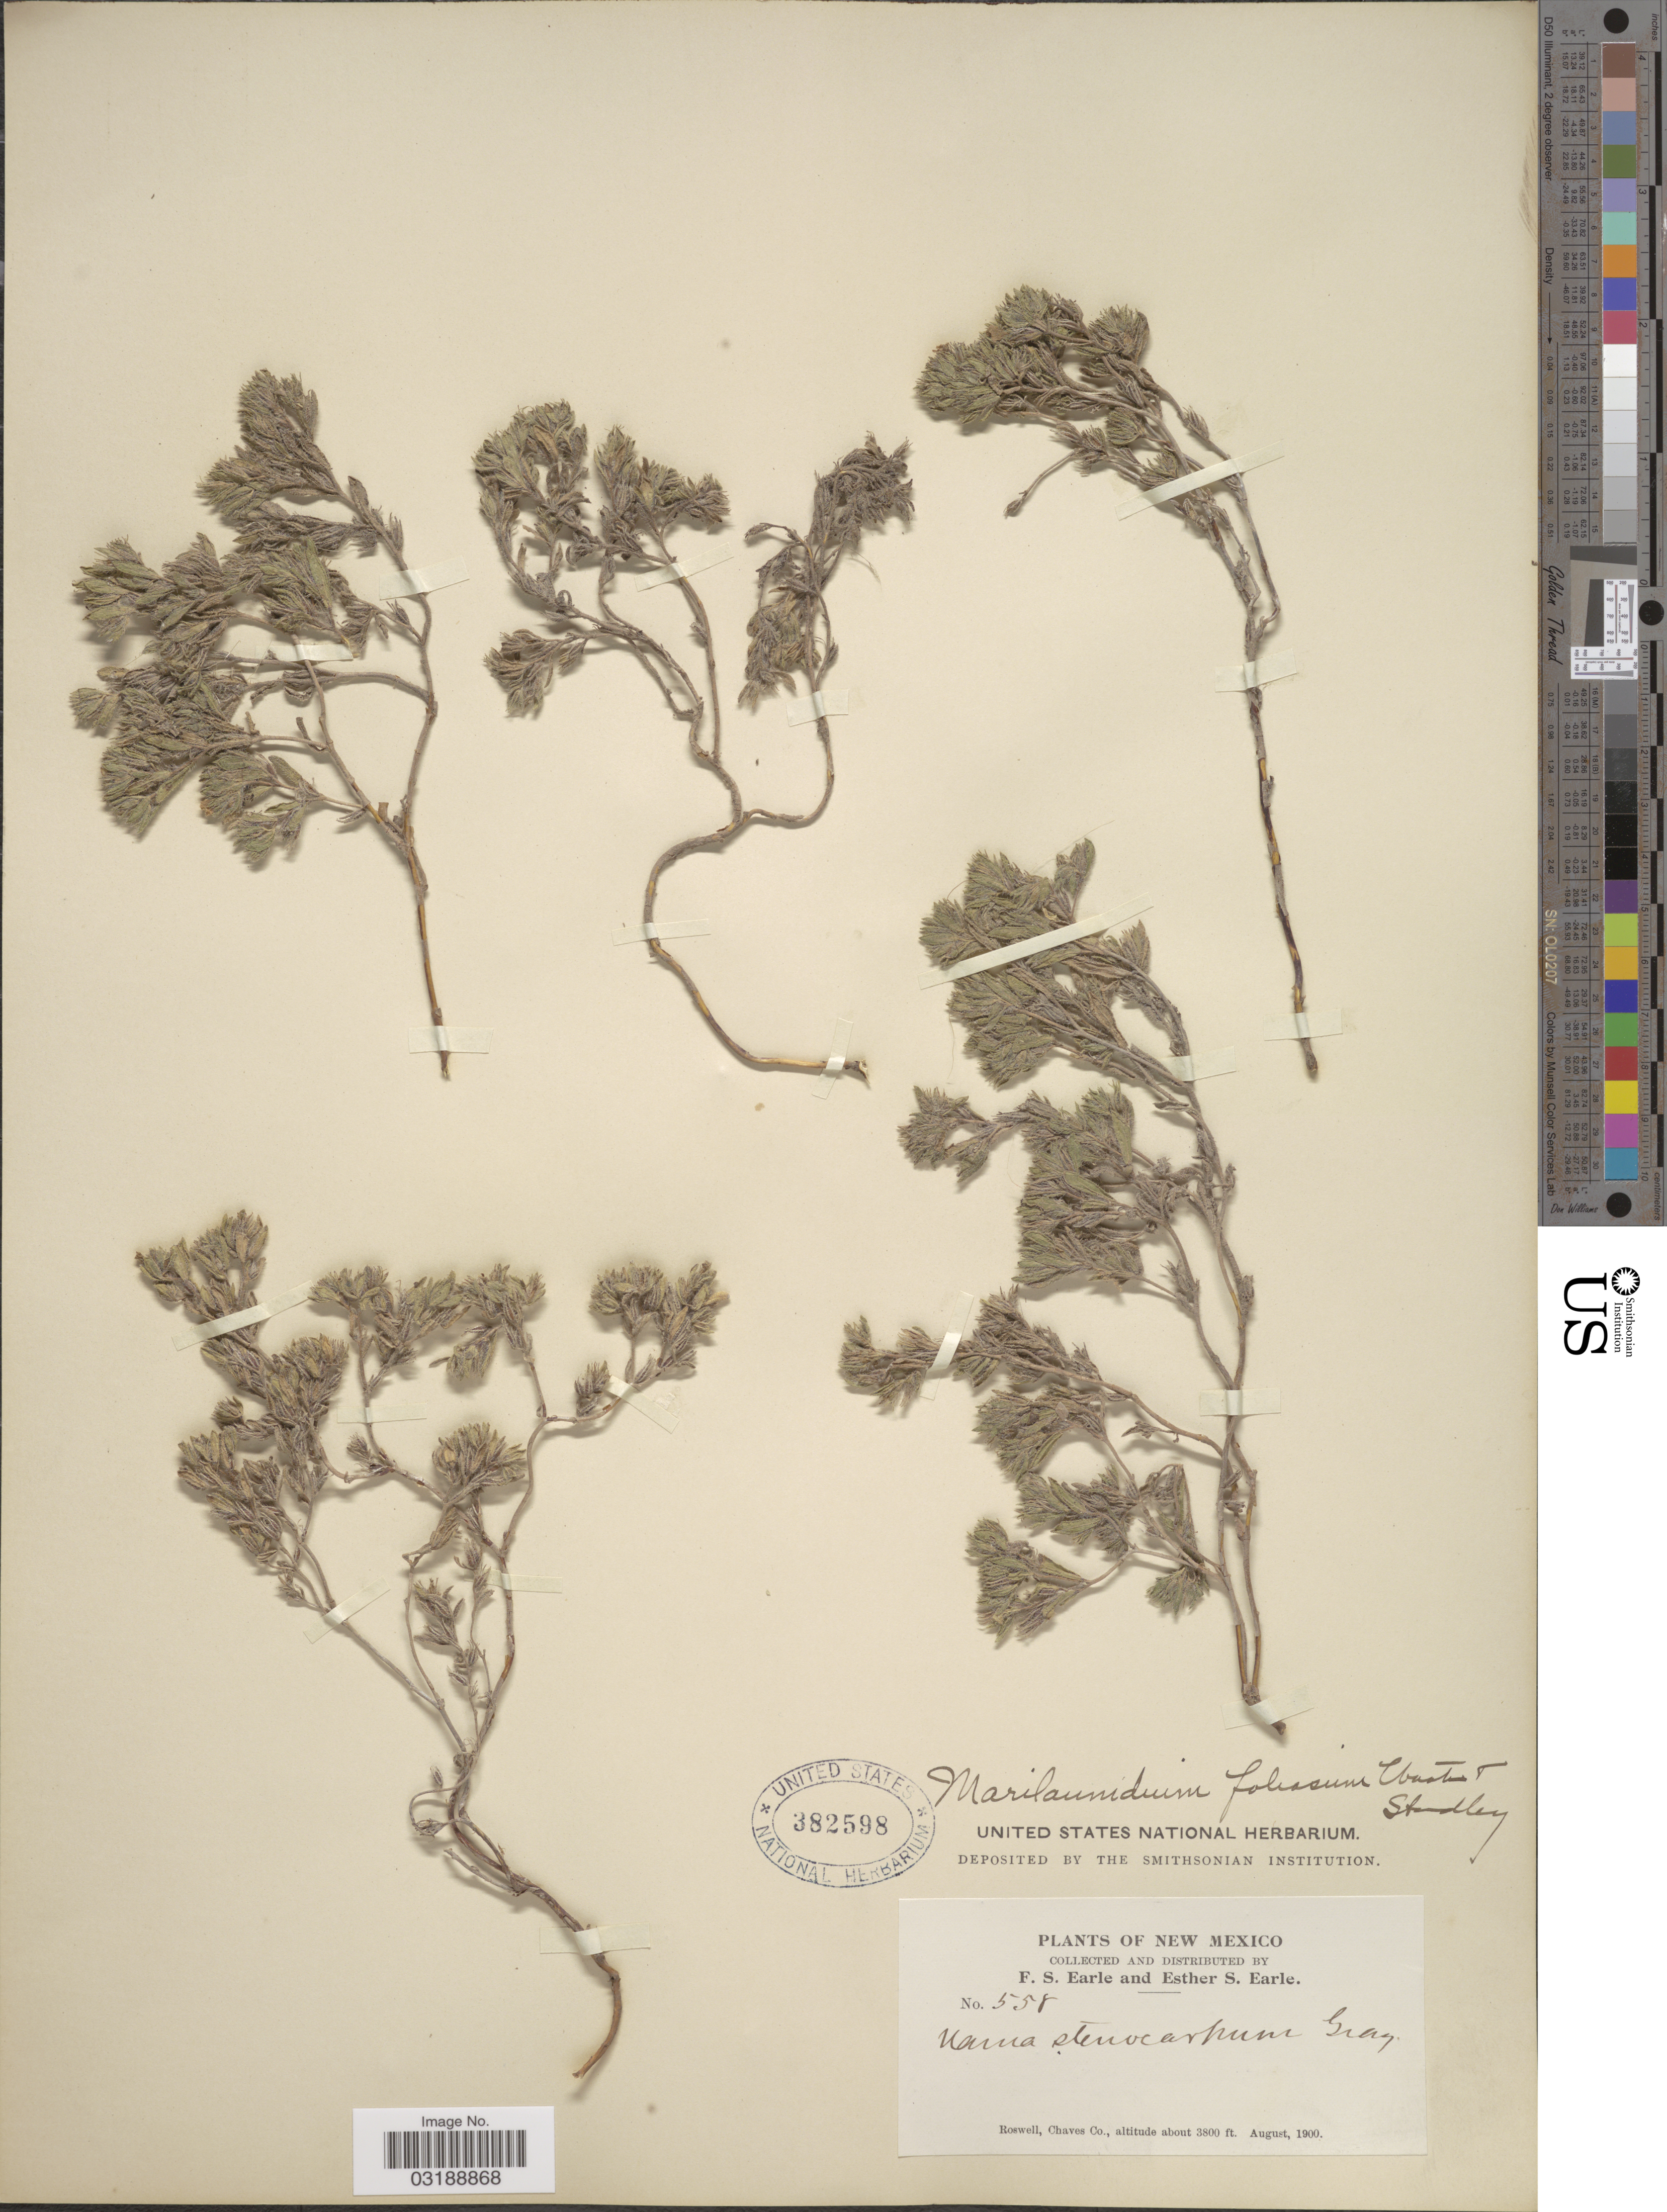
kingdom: Plantae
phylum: Tracheophyta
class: Magnoliopsida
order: Boraginales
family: Namaceae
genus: Nama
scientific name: Nama hispida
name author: A. Gray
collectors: F. S. Earle & E. S. Earle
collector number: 558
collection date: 1900-08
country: United States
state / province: New Mexico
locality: Roswell, Chaves Co.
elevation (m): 1158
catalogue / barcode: US 382598